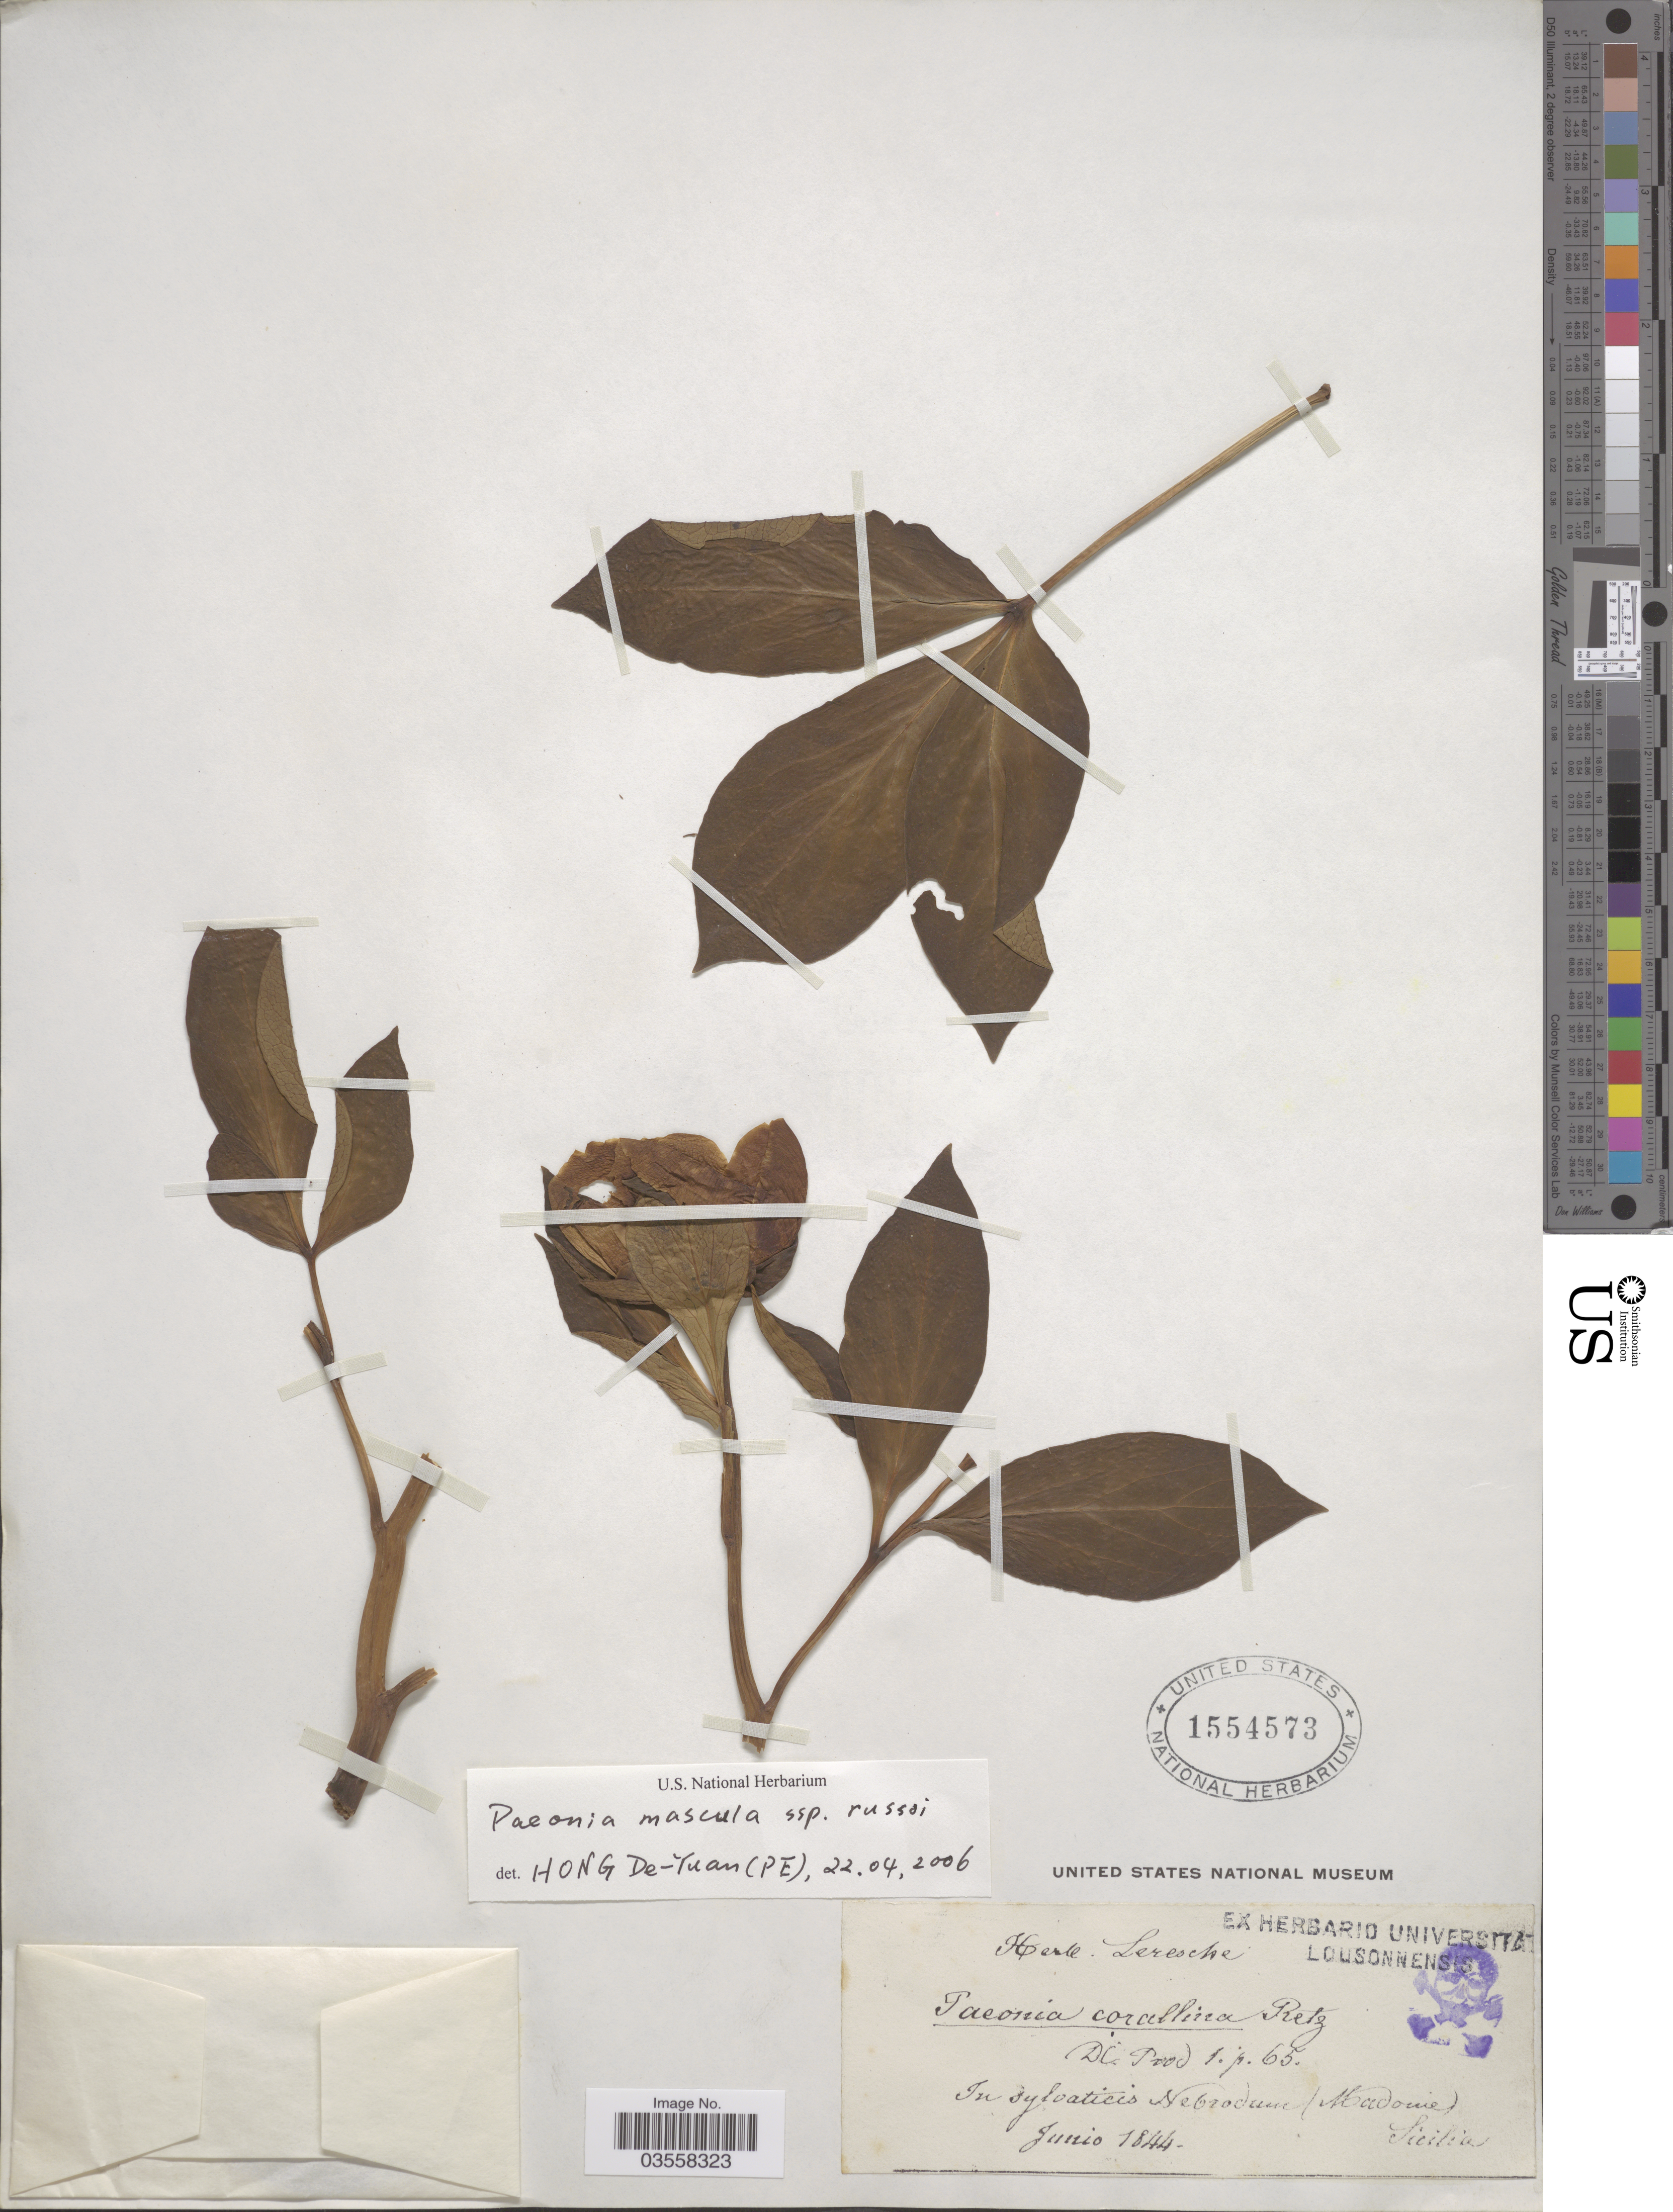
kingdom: Plantae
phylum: Tracheophyta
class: Magnoliopsida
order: Saxifragales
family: Paeoniaceae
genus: Paeonia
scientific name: Paeonia mascula subsp. russoi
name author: (Biv.) Cullen & Heywood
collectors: ex herb. Leresche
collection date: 1844-06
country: Italy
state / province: Siciliana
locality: In sylvaticis Nebrodum (Madonie) Sicilia.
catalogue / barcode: US 1554573